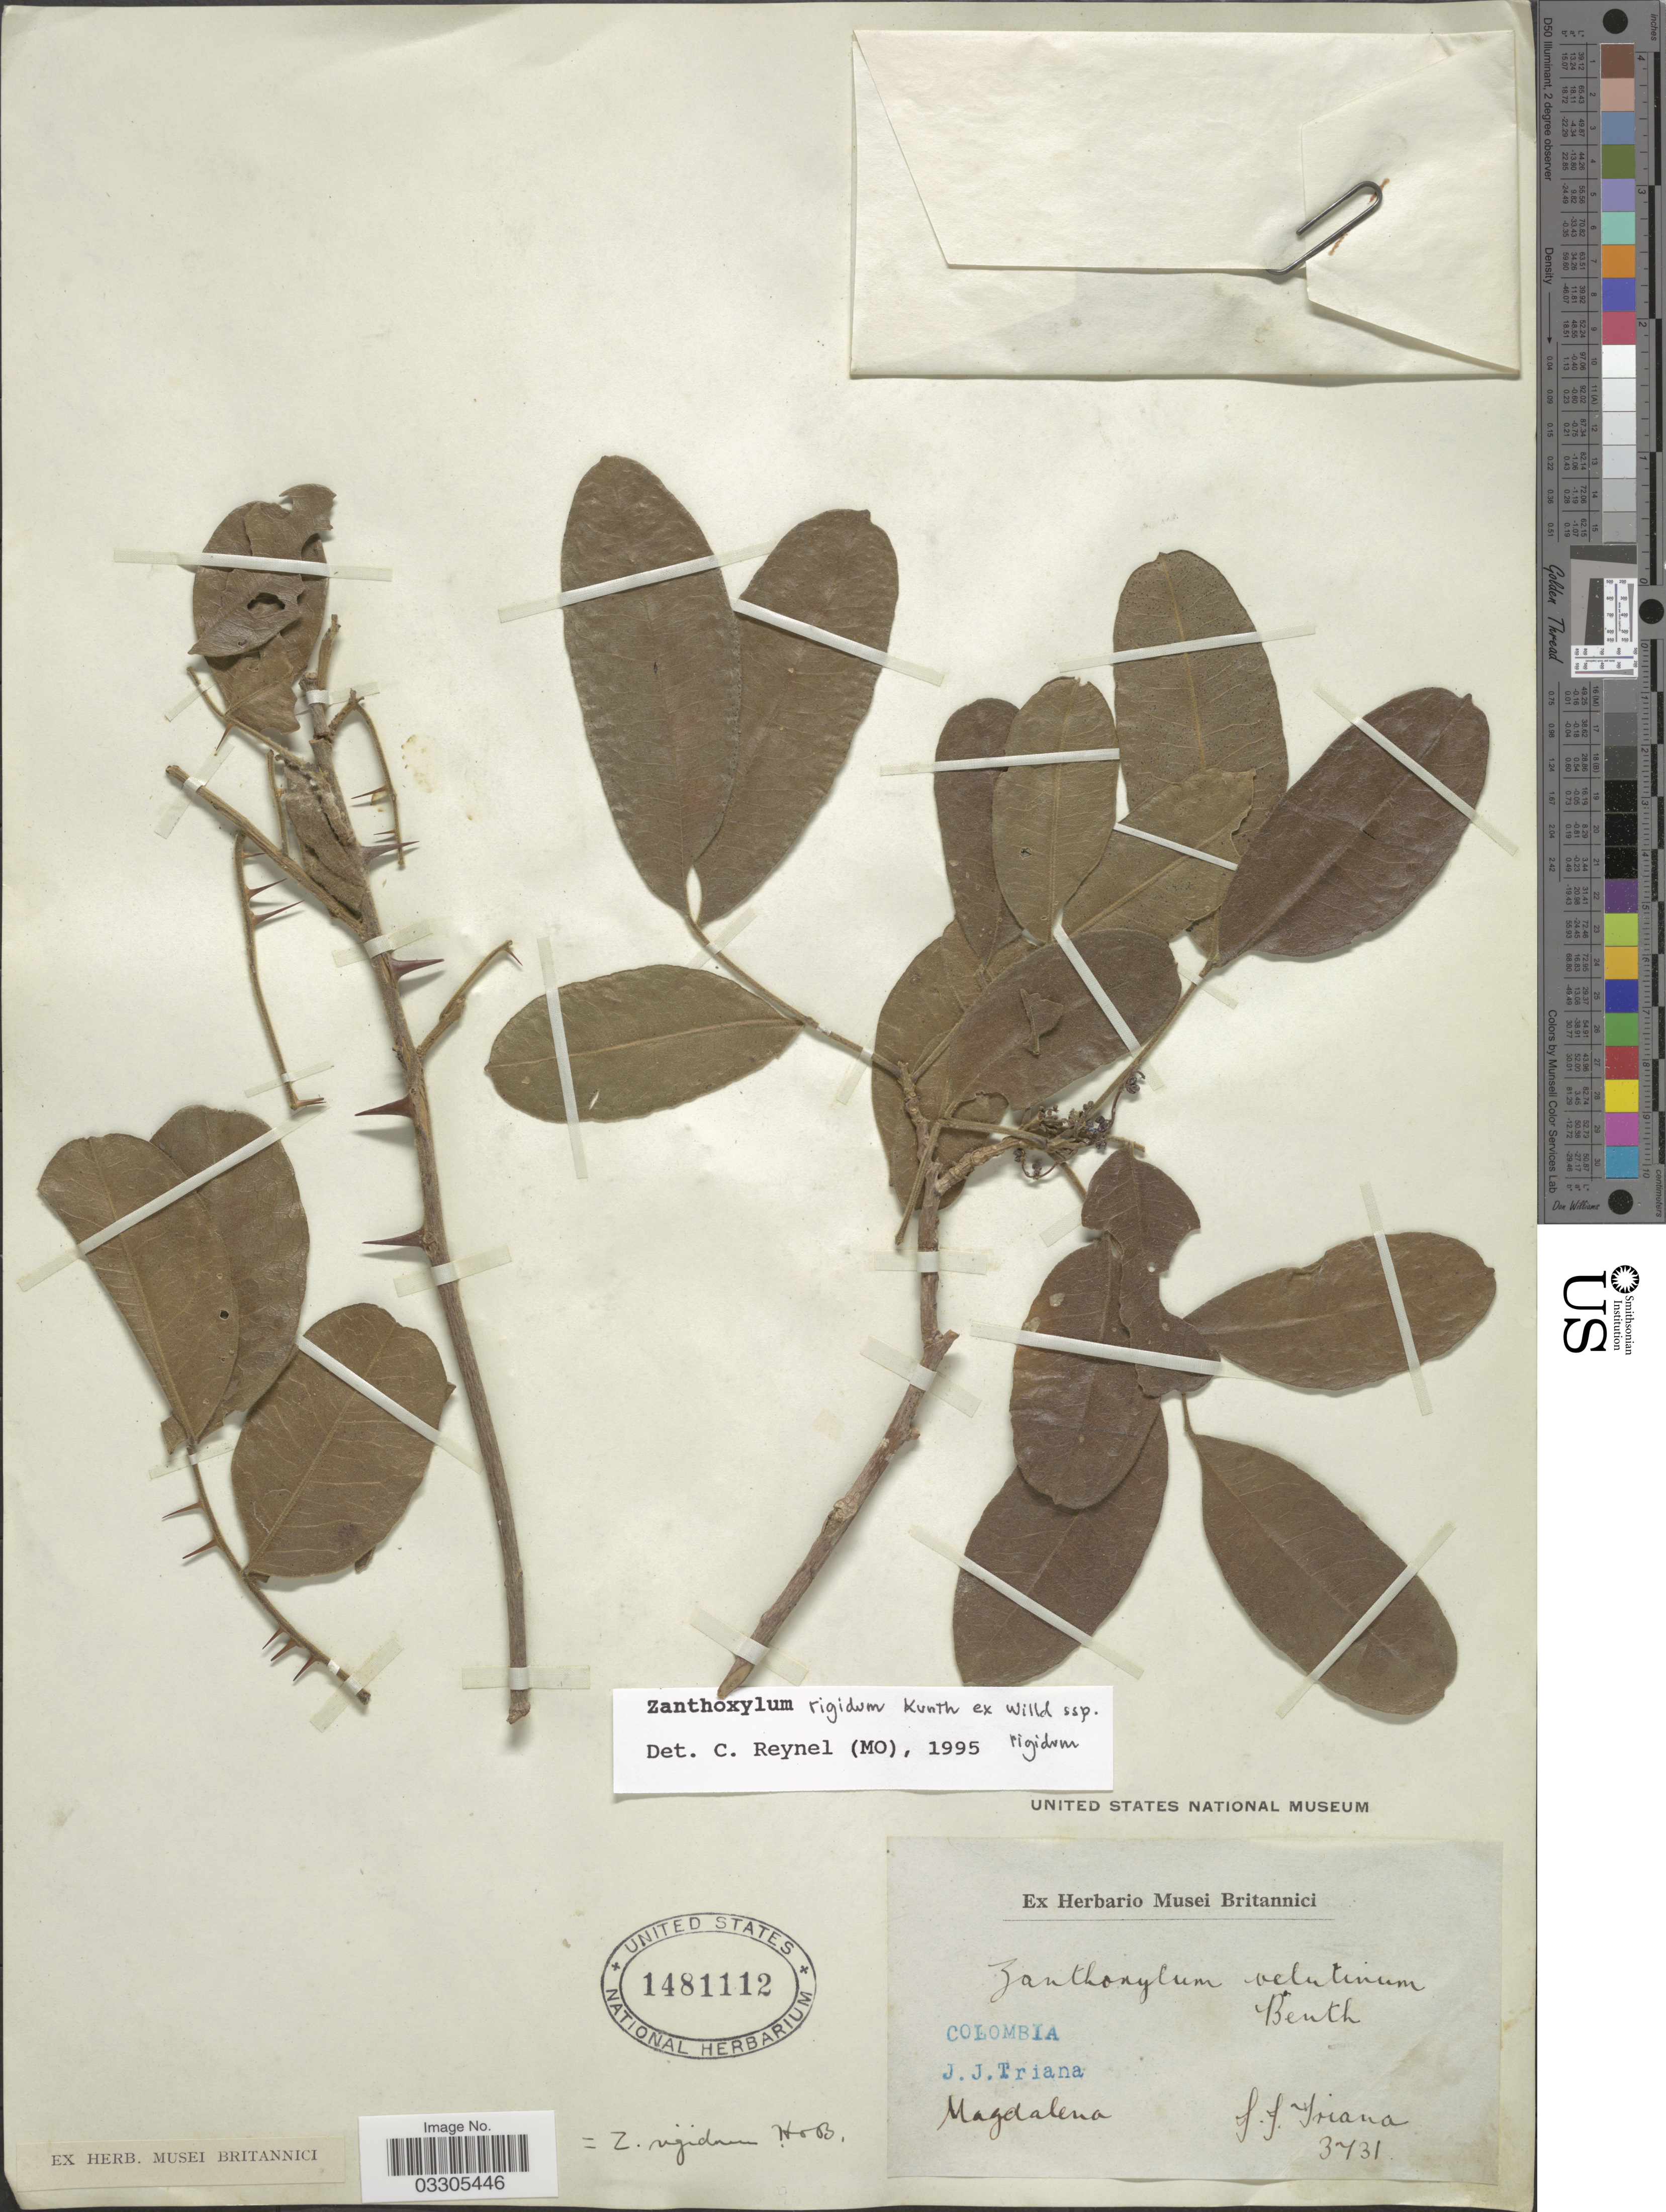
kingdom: Plantae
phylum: Tracheophyta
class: Magnoliopsida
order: Sapindales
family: Rutaceae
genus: Zanthoxylum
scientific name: Zanthoxylum rigidum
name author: Humb. & Bonpl. ex Willd.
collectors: J. J. Triana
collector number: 3731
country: Colombia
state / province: Magdalena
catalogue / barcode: US 1481112